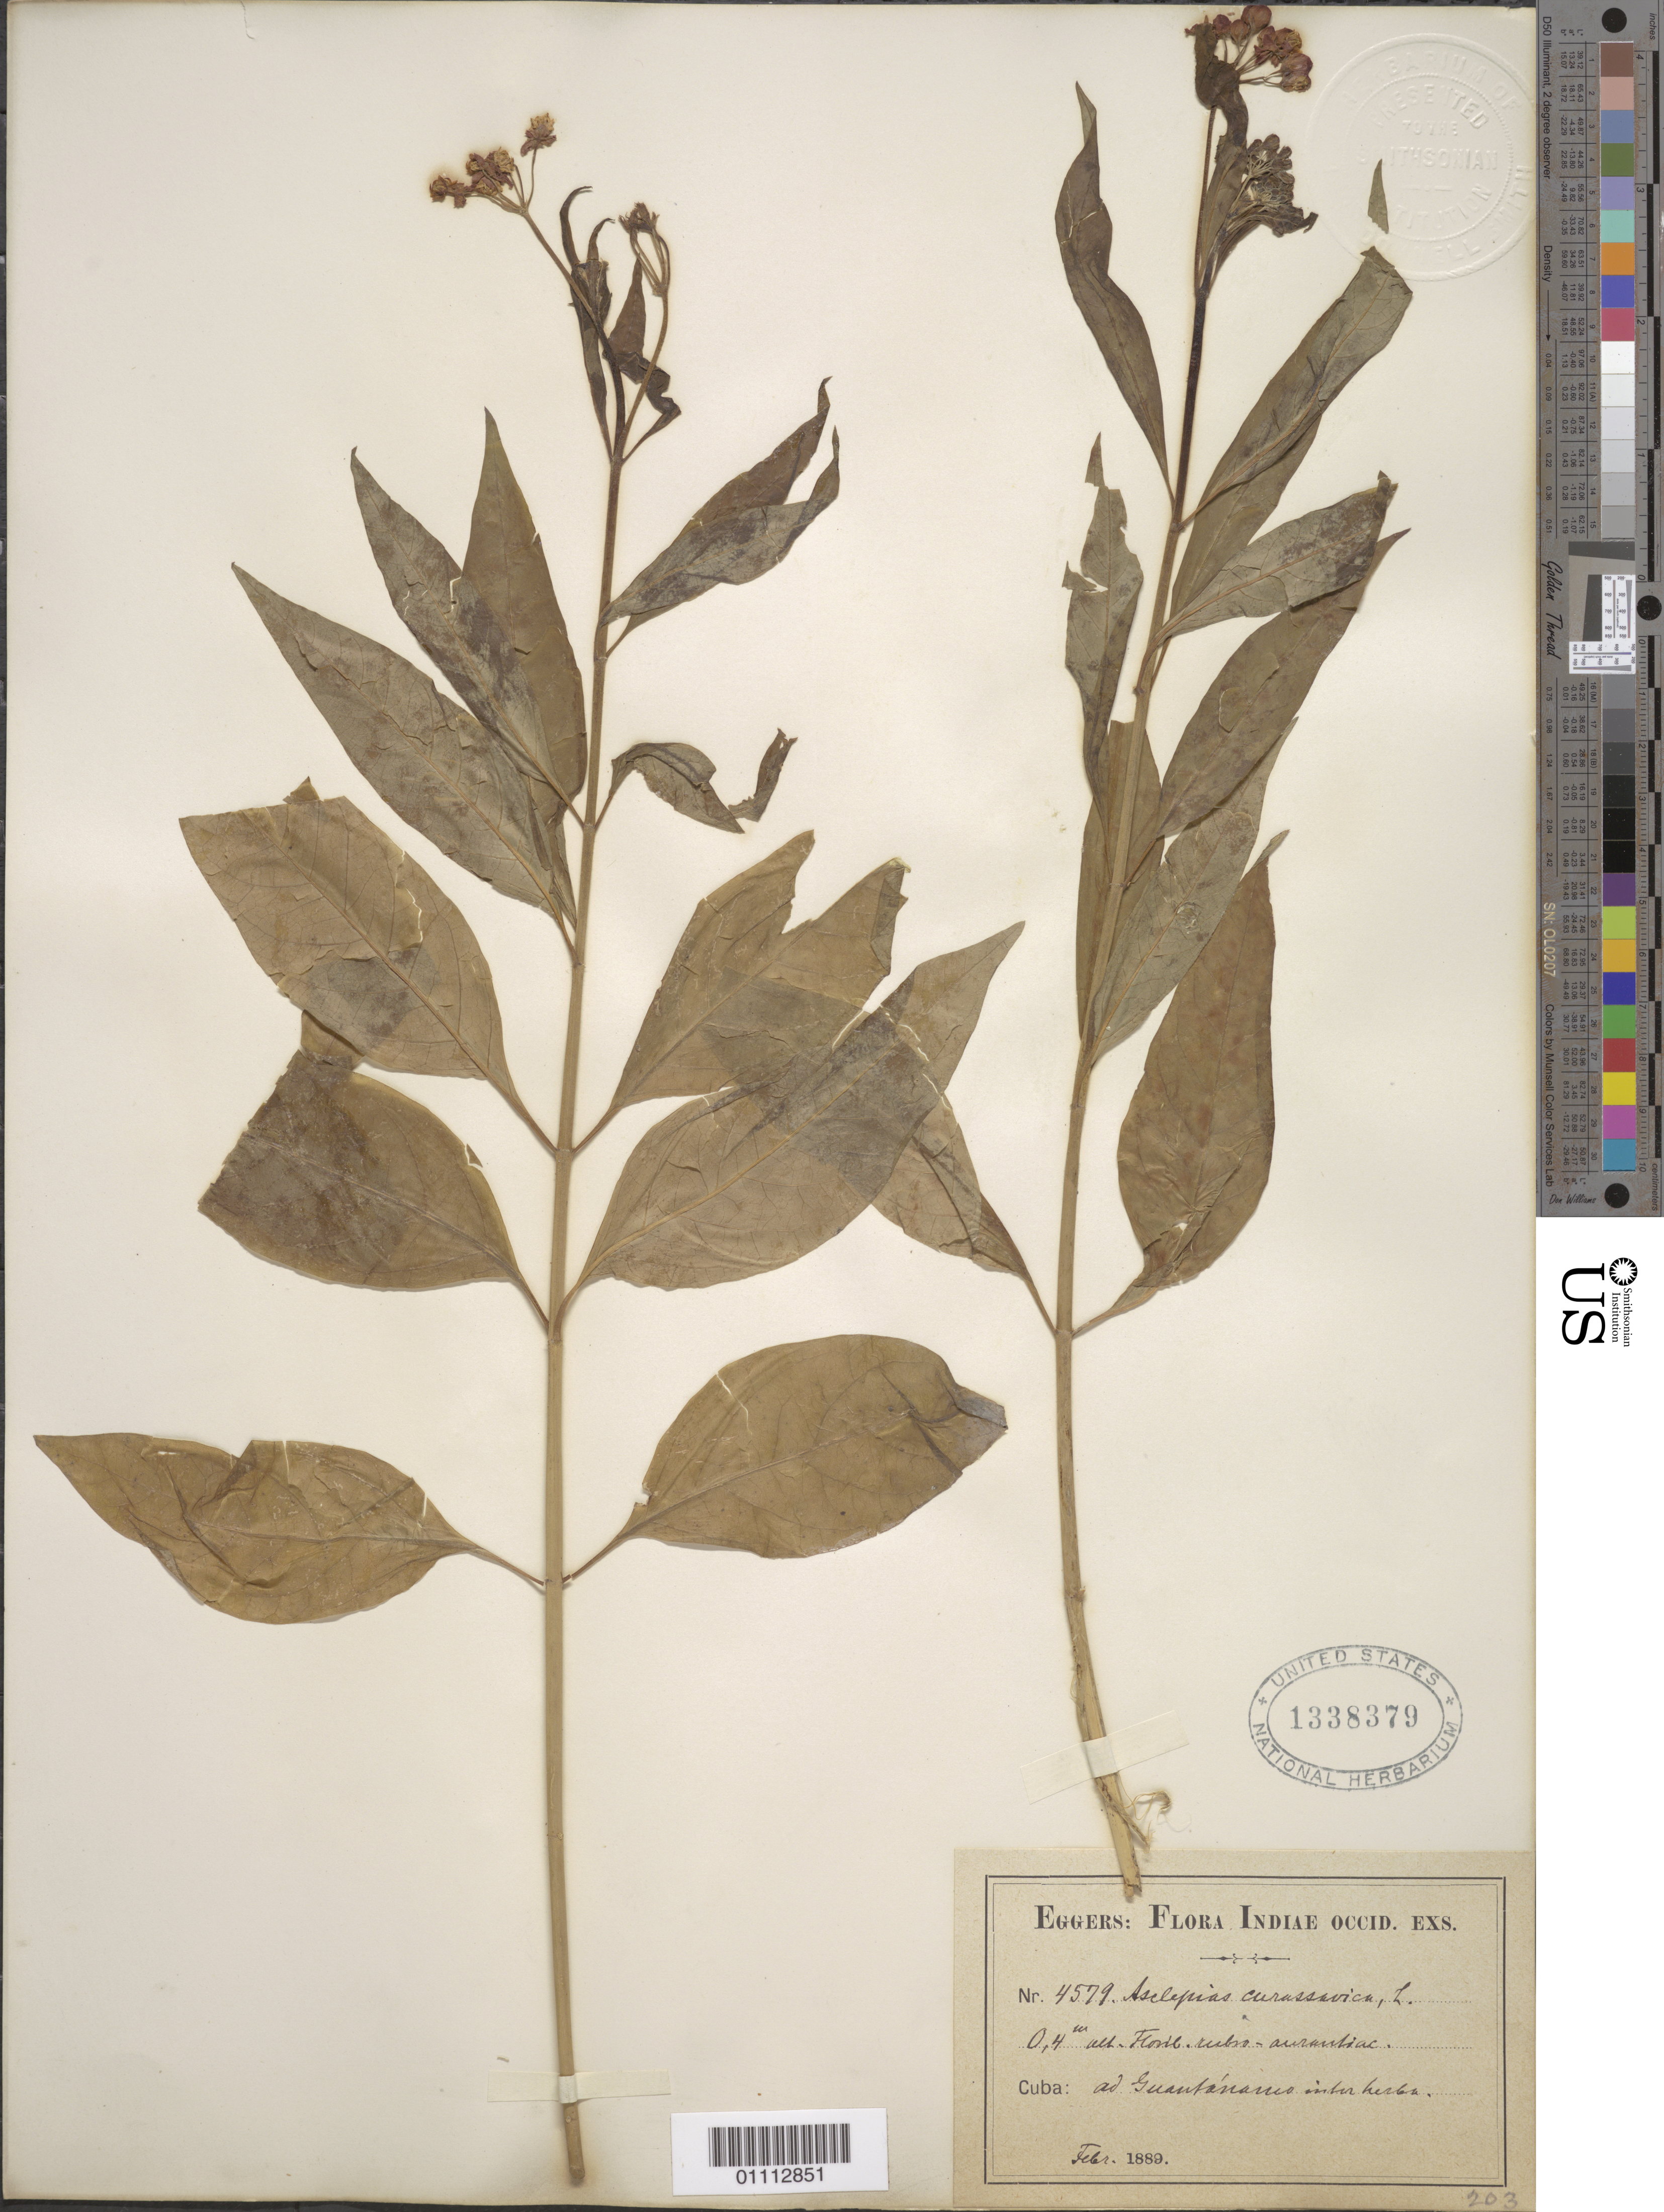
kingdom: Plantae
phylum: Tracheophyta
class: Magnoliopsida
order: Gentianales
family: Apocynaceae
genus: Asclepias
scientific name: Asclepias curassavica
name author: L.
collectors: H. F. A. von Eggers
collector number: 4579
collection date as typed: Feb 1889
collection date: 1889-02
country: Cuba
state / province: Guantánamo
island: Cuba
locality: Ad Guantánamo inter herba [Oriente]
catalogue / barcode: US 1338379